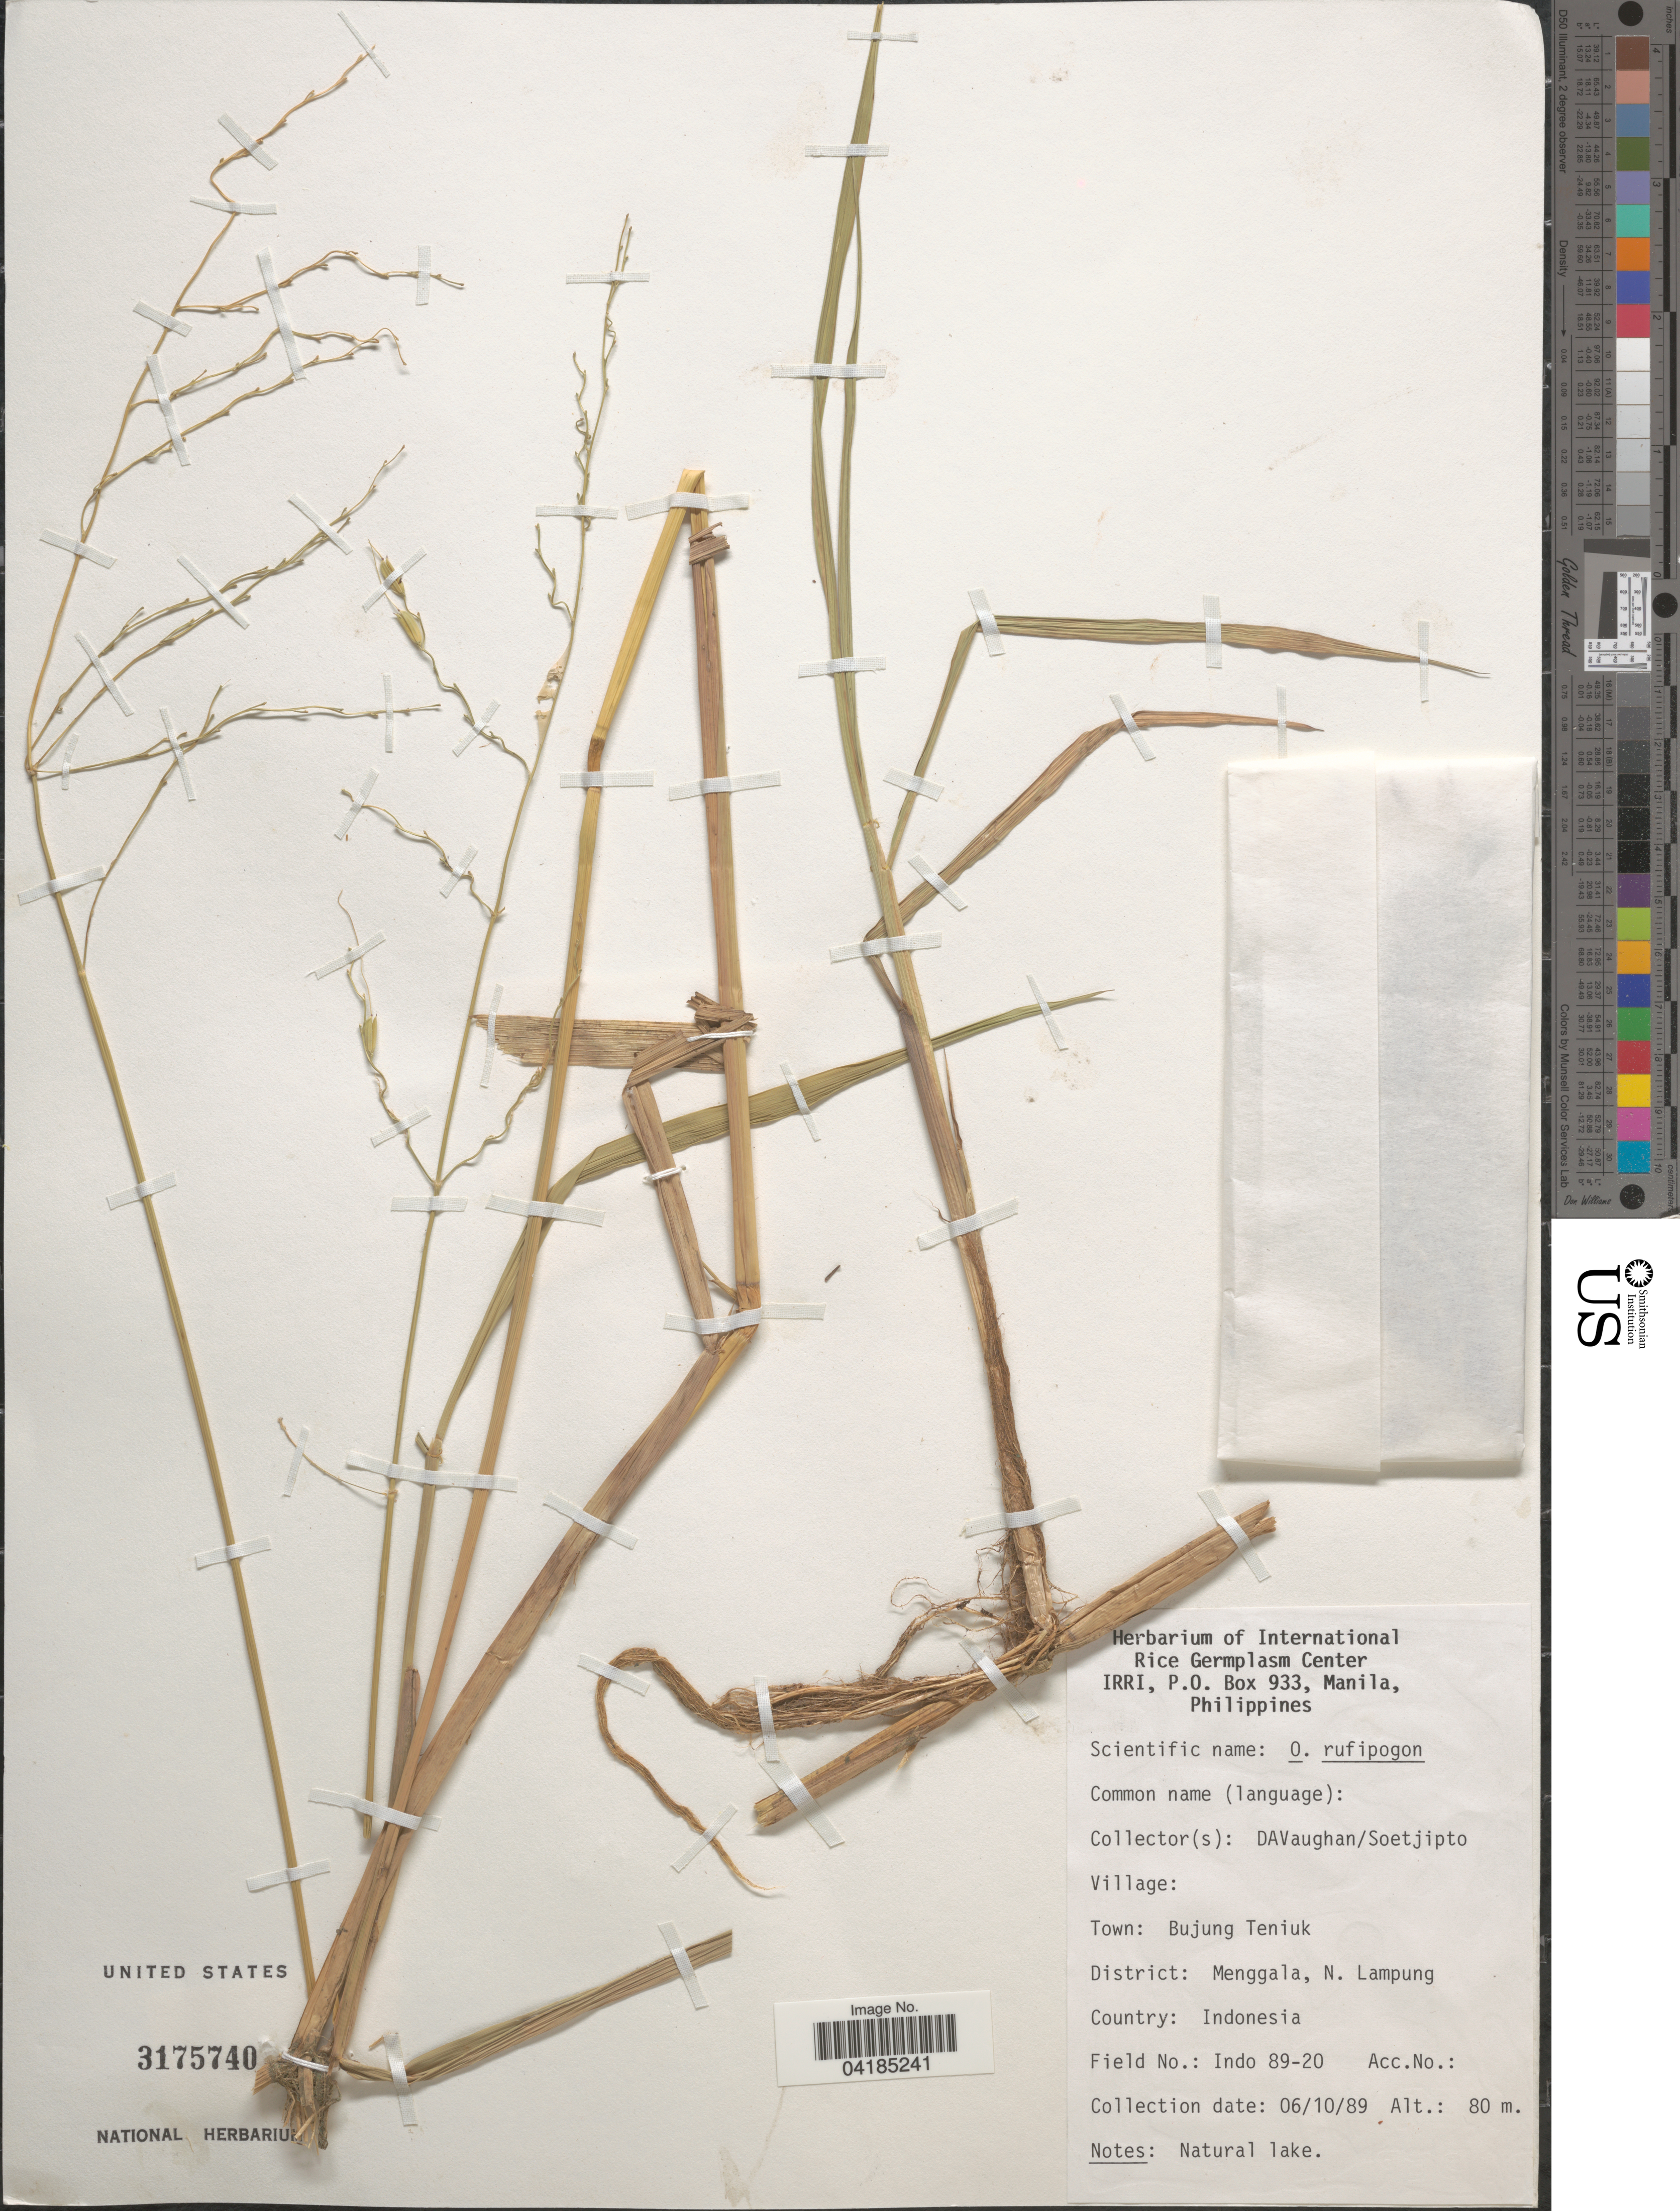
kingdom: Plantae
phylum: Tracheophyta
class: Liliopsida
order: Poales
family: Poaceae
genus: Oryza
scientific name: Oryza rufipogon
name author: Griffith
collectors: D. Vaughan & -. Soetjipto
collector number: Indo89-20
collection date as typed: Transcribed d/m/y: 6/10/89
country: Indonesia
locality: Town: Bujing Teniuk. District: Menggala, N. Lampung.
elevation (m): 80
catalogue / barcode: US 3175740